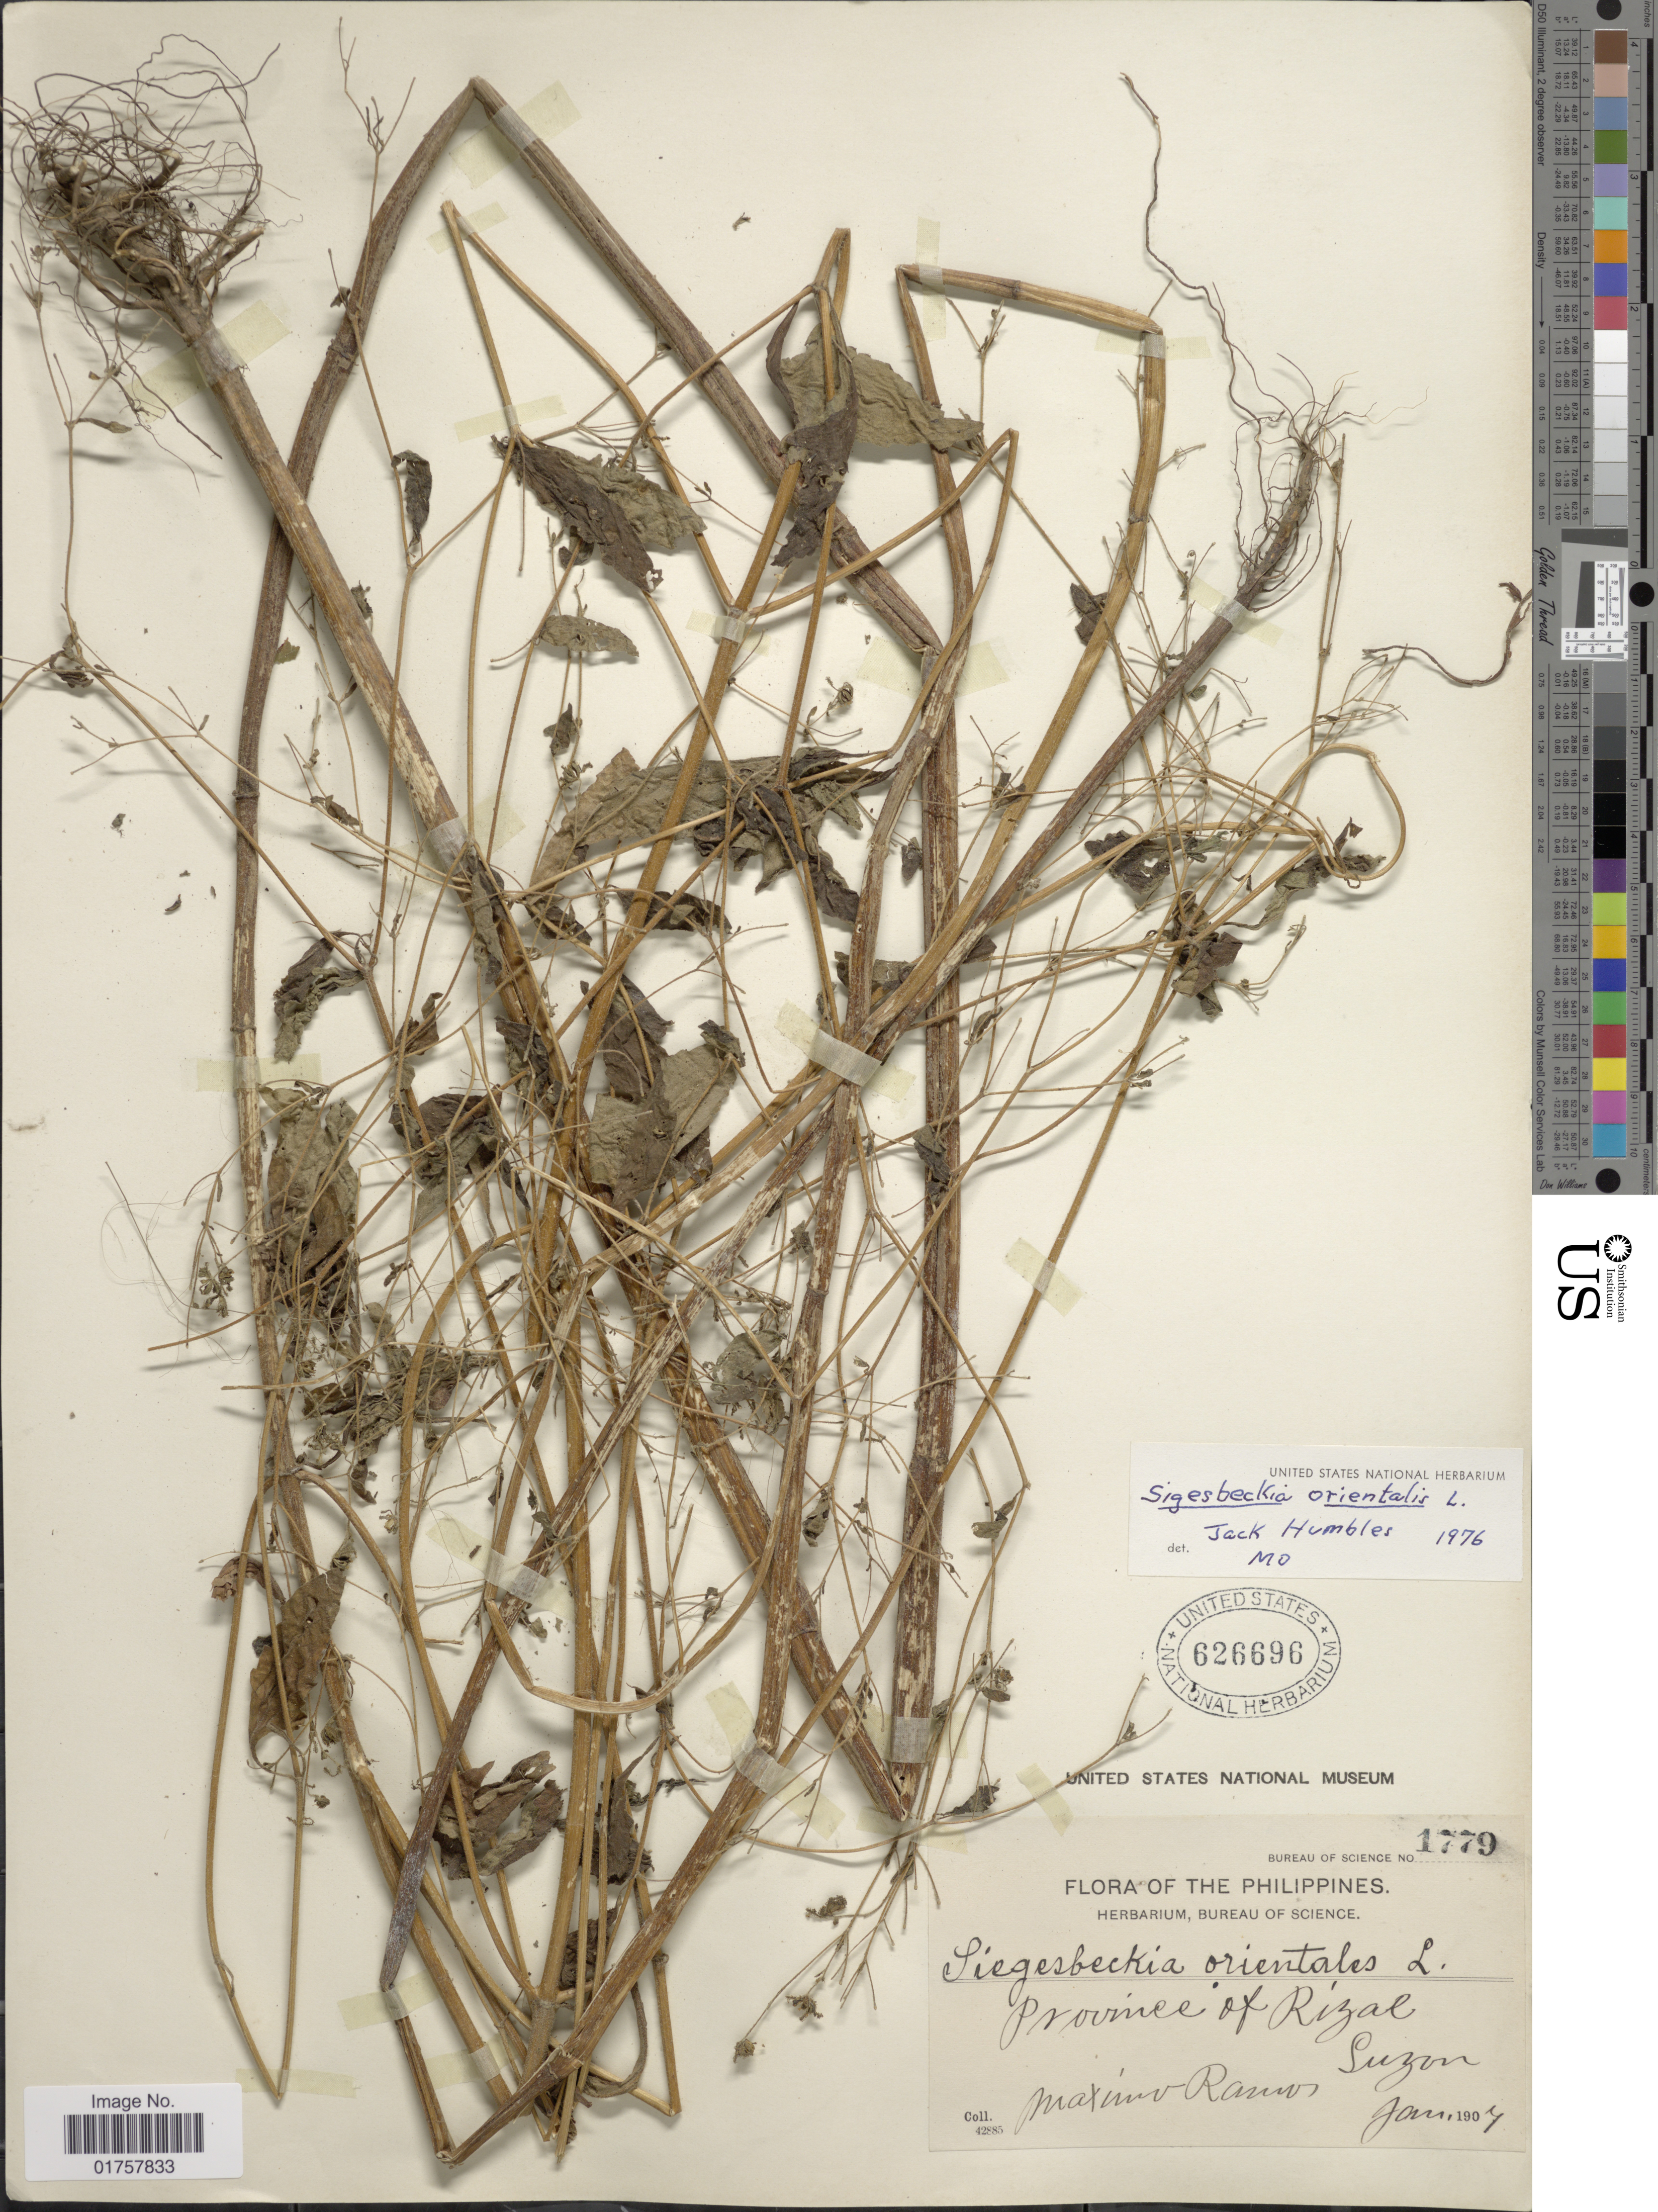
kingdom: Plantae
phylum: Tracheophyta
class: Magnoliopsida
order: Asterales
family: Asteraceae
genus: Sigesbeckia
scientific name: Sigesbeckia orientalis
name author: L.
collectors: M. Ramos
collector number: Bureau of Science 1779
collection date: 1907-01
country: Philippines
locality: Province of Rizal, Luzon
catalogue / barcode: US 626696